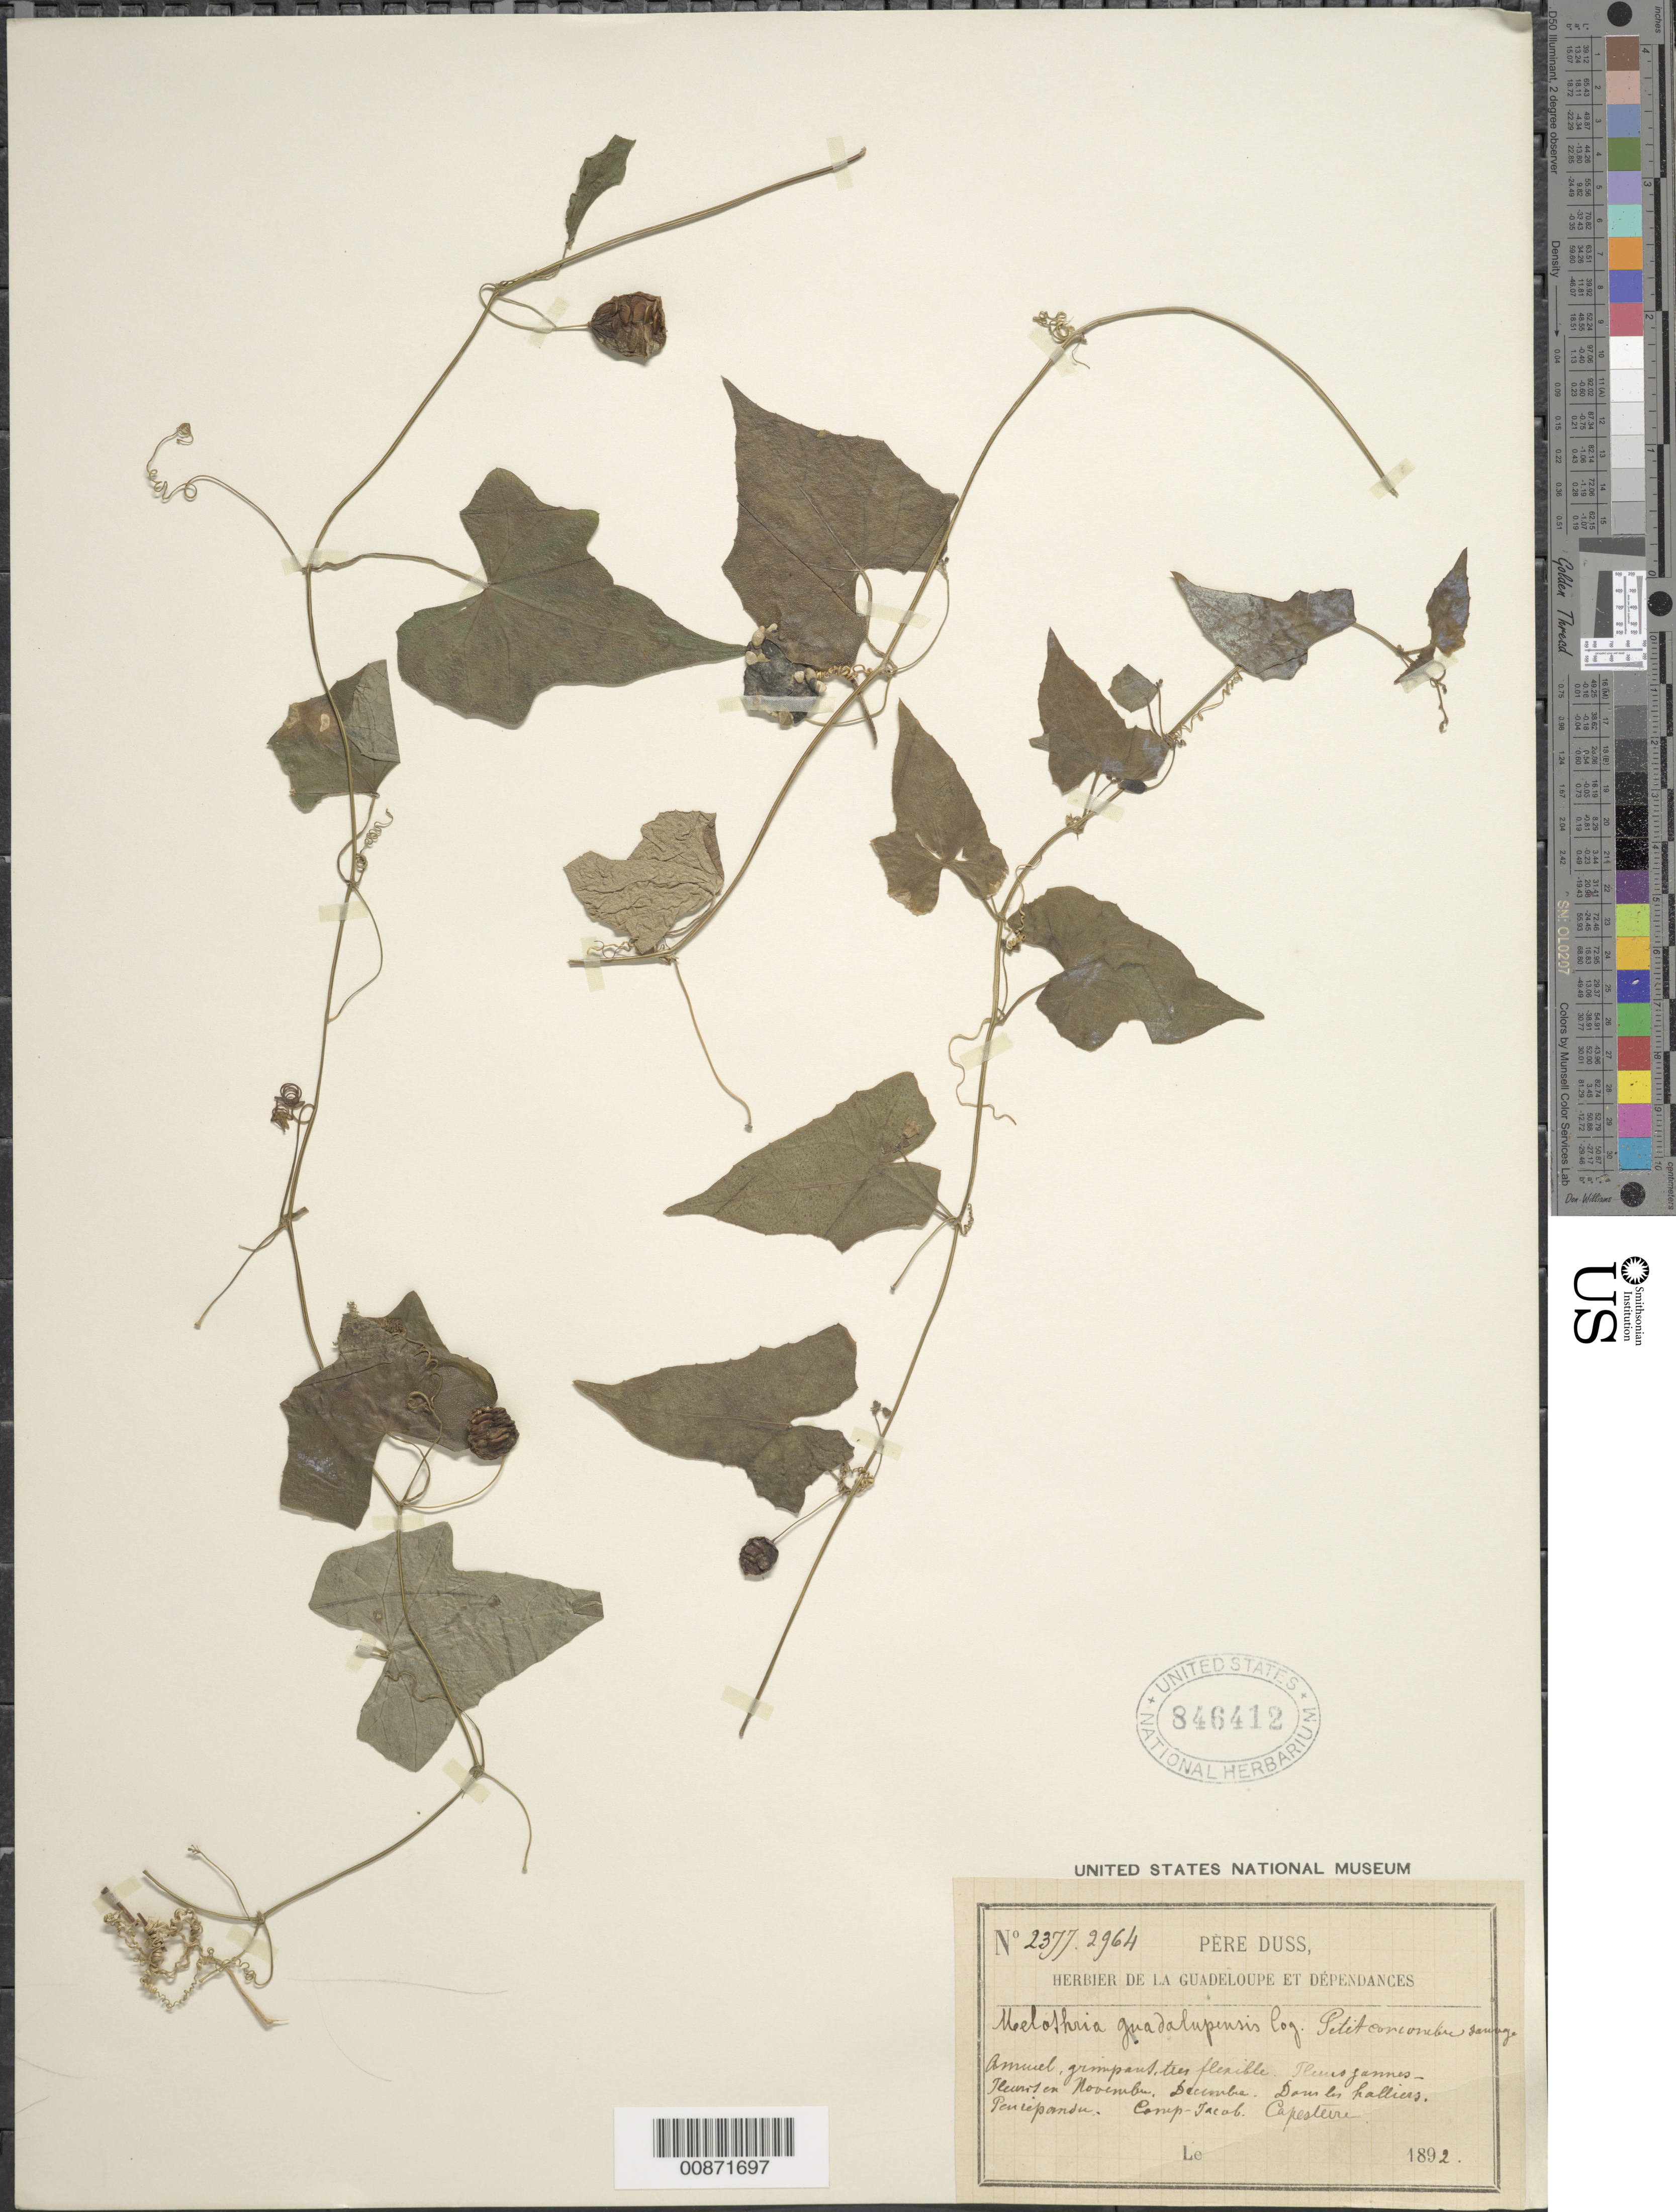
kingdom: Plantae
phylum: Tracheophyta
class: Magnoliopsida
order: Cucurbitales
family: Cucurbitaceae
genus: Melothria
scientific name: Melothria pendula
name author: L.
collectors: Père Duss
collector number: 2377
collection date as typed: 1892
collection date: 1892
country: Guadeloupe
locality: Camp Jacob. Capesture.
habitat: Dans les halliers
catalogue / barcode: US 846412